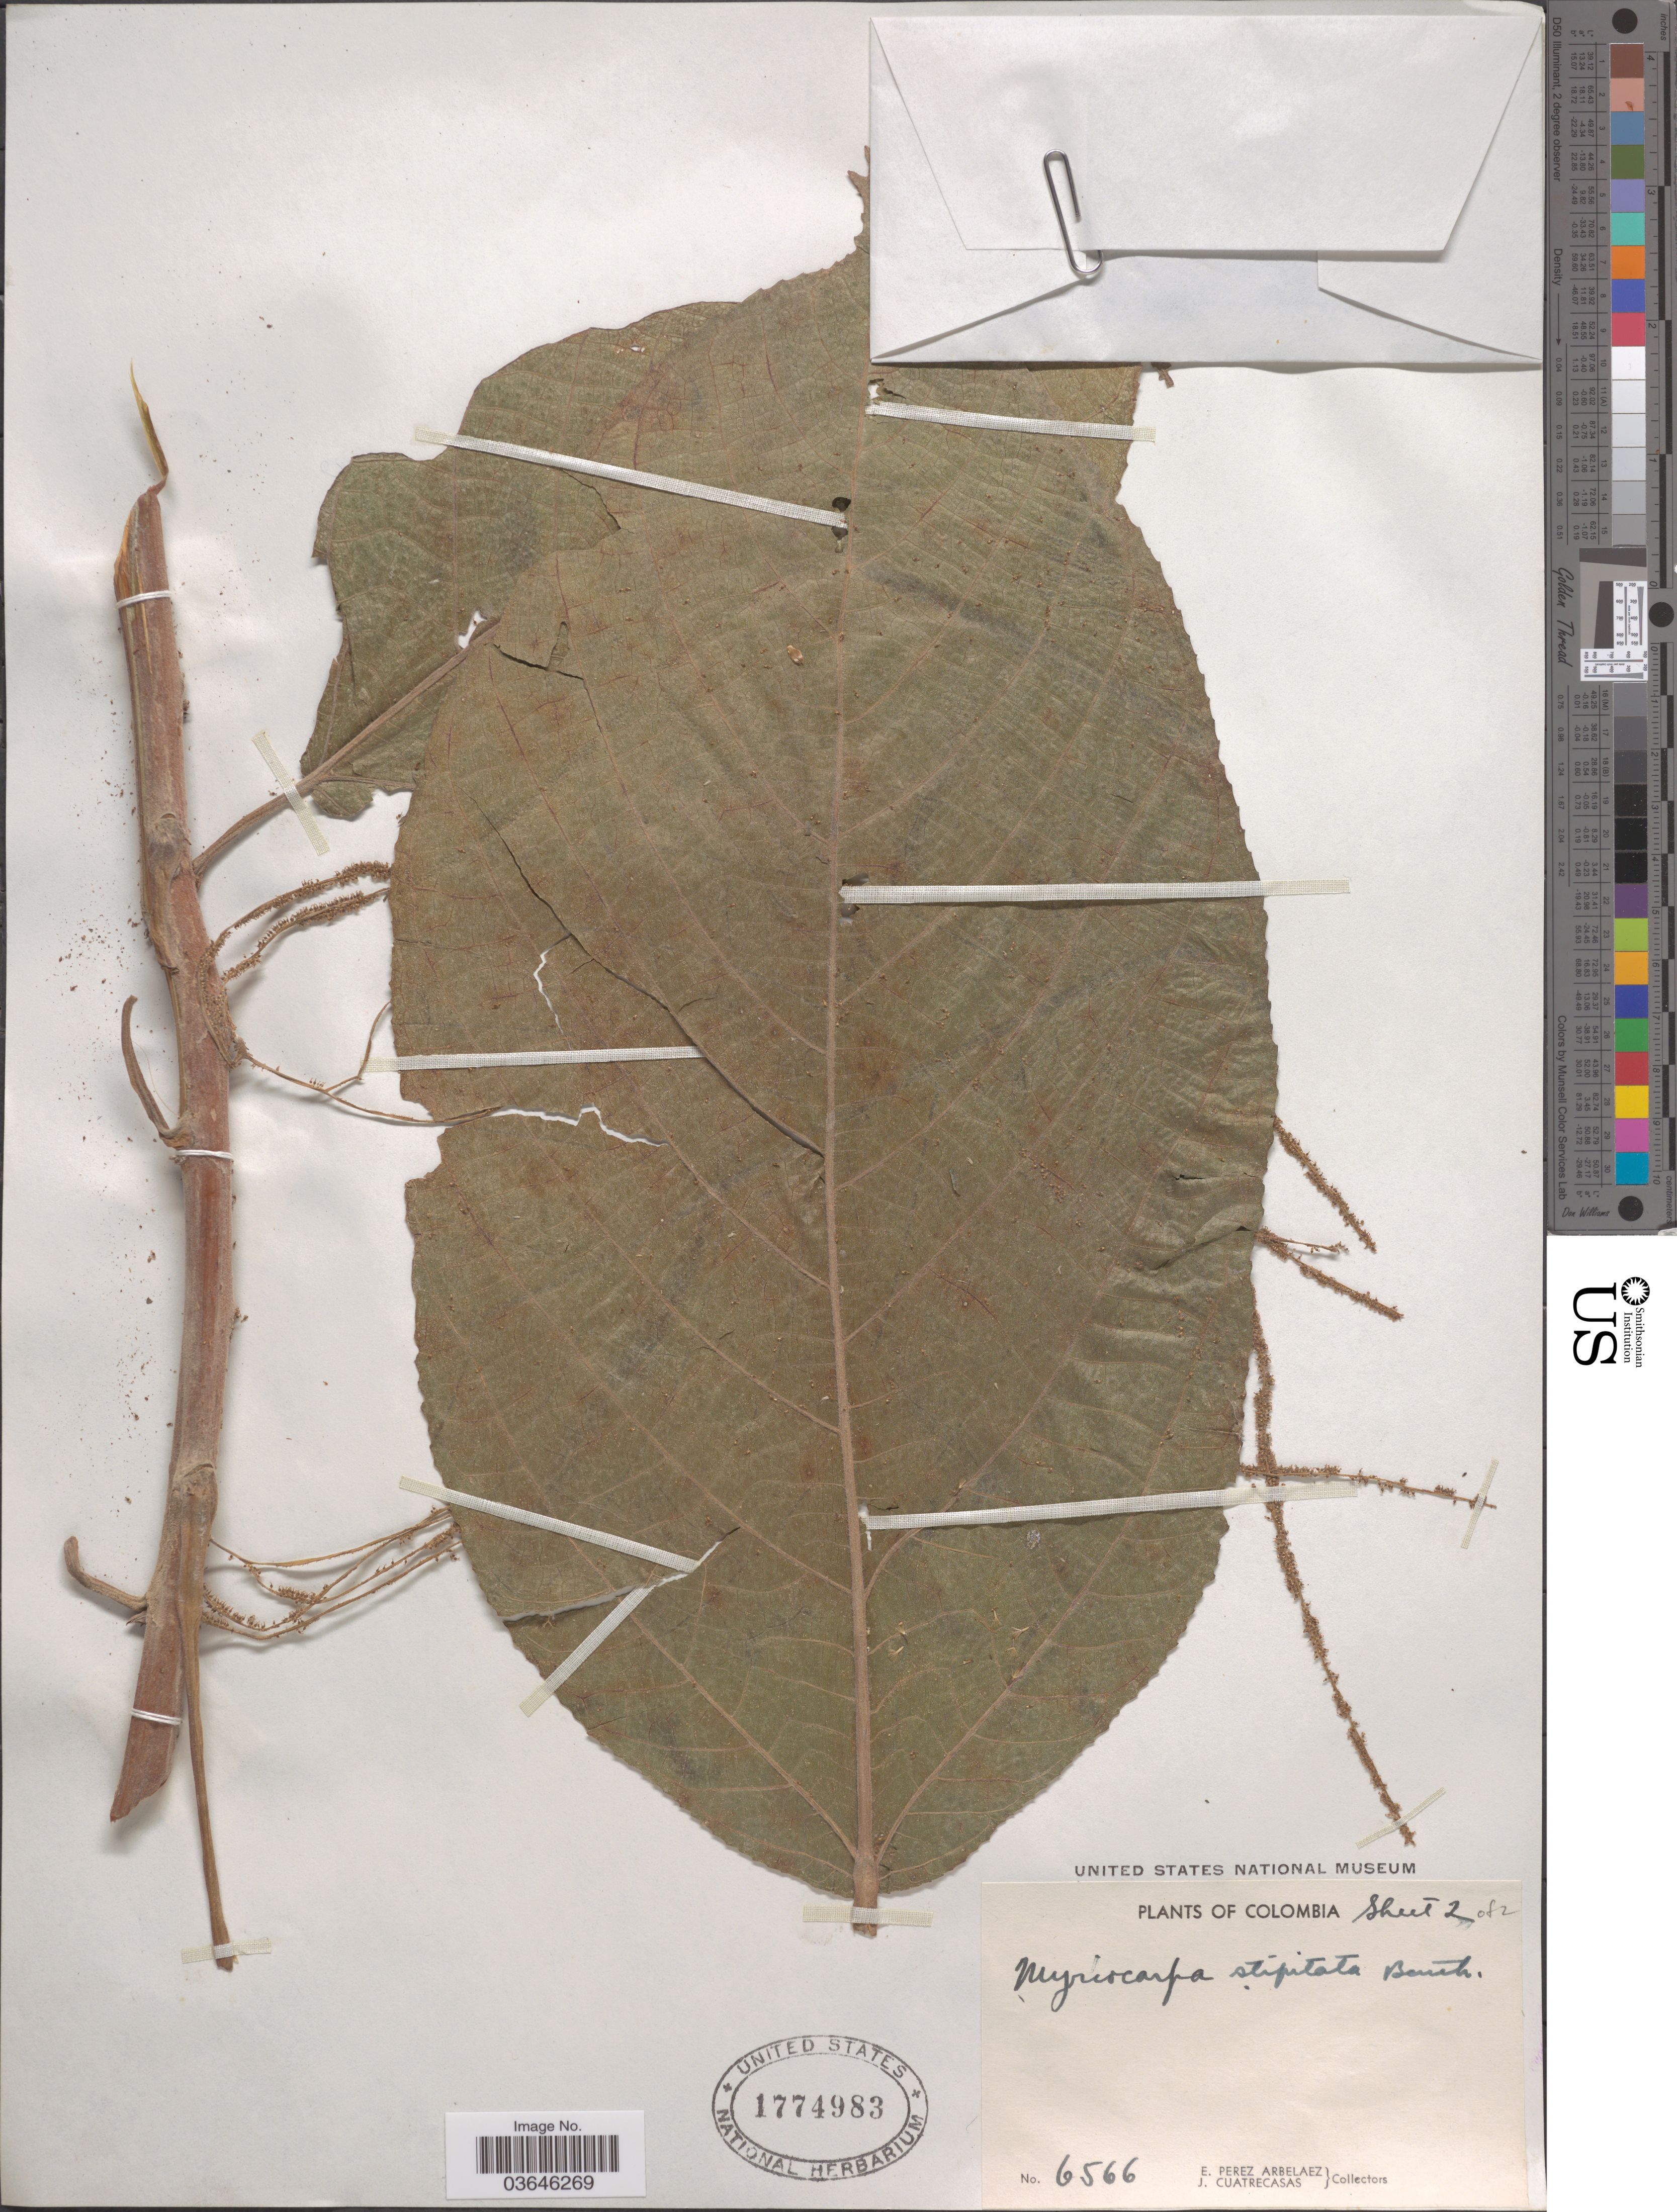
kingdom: Plantae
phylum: Tracheophyta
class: Magnoliopsida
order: Rosales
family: Urticaceae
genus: Myriocarpa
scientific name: Myriocarpa stipitata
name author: Benth.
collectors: E. Pérez Arbeláez & J. Cuatrecasas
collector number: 6566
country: Colombia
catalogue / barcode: US 1774983